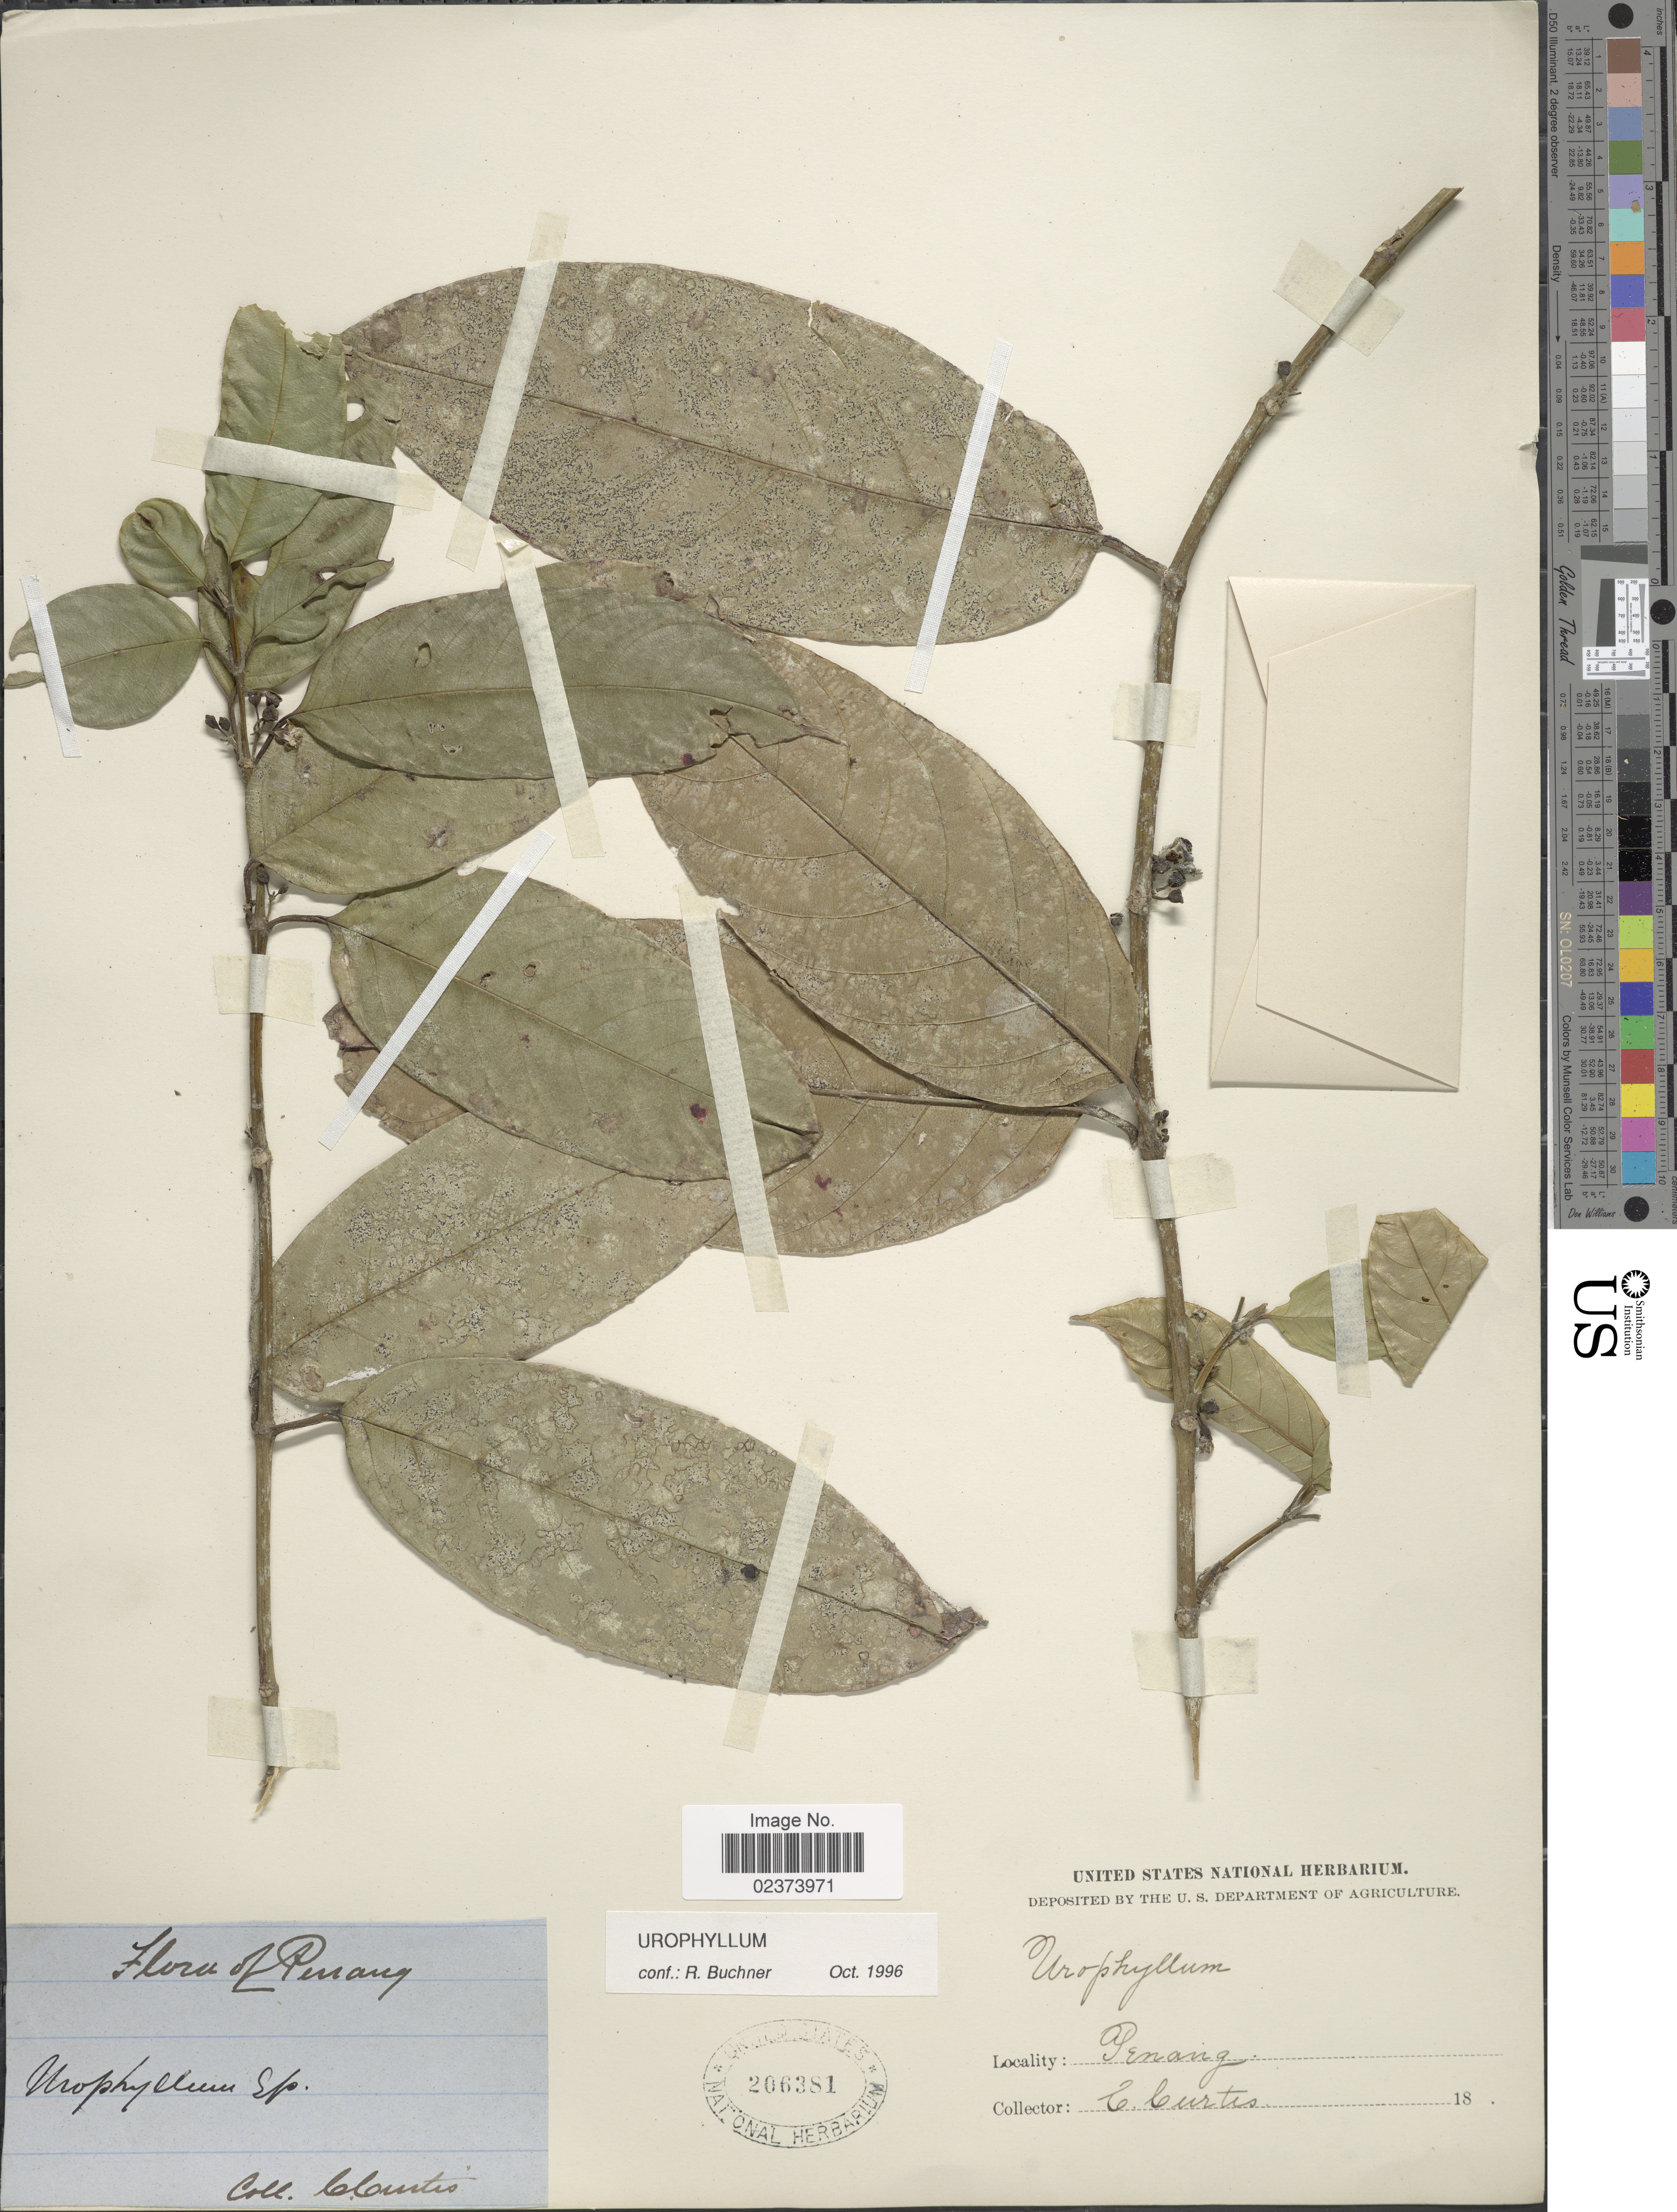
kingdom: Plantae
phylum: Tracheophyta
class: Magnoliopsida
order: Gentianales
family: Rubiaceae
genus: Urophyllum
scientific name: Urophyllum sp.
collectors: C. Curtis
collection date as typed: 18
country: India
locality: Penang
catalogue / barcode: US 206381